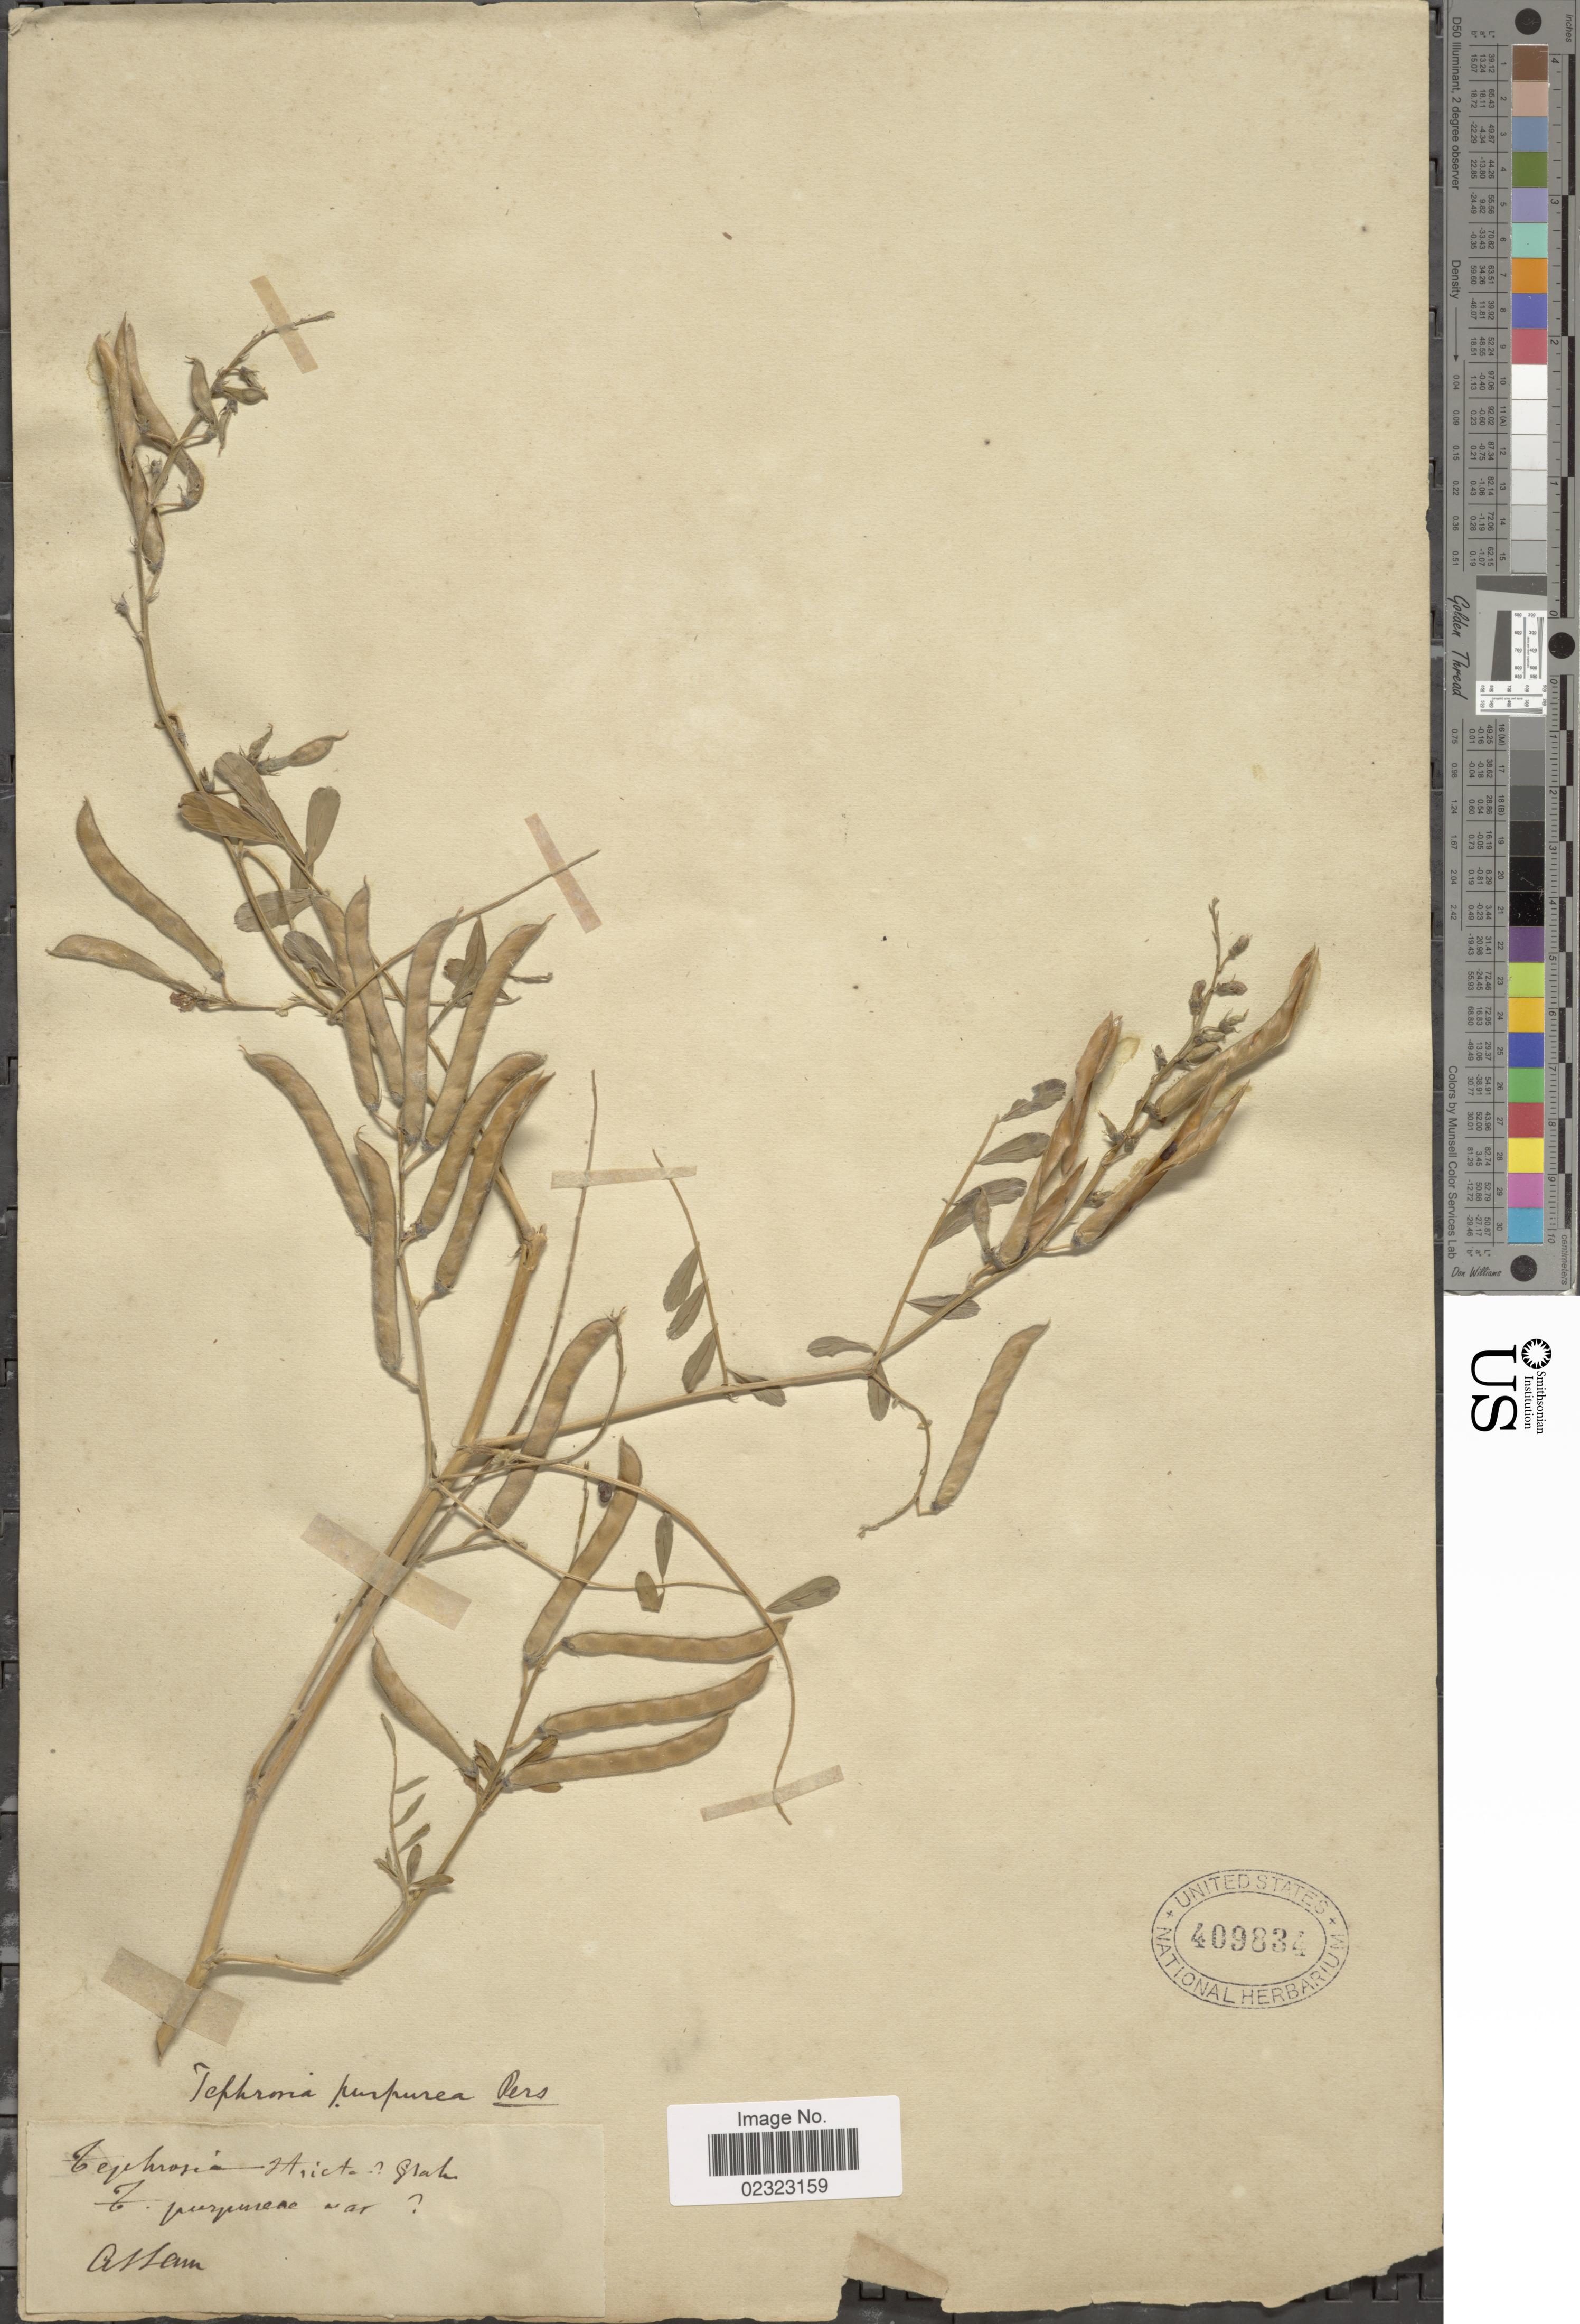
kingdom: Plantae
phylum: Tracheophyta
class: Magnoliopsida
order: Fabales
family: Fabaceae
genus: Tephrosia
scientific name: Tephrosia purpurea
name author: (L.) Pers.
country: India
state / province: Assam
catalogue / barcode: US 409834